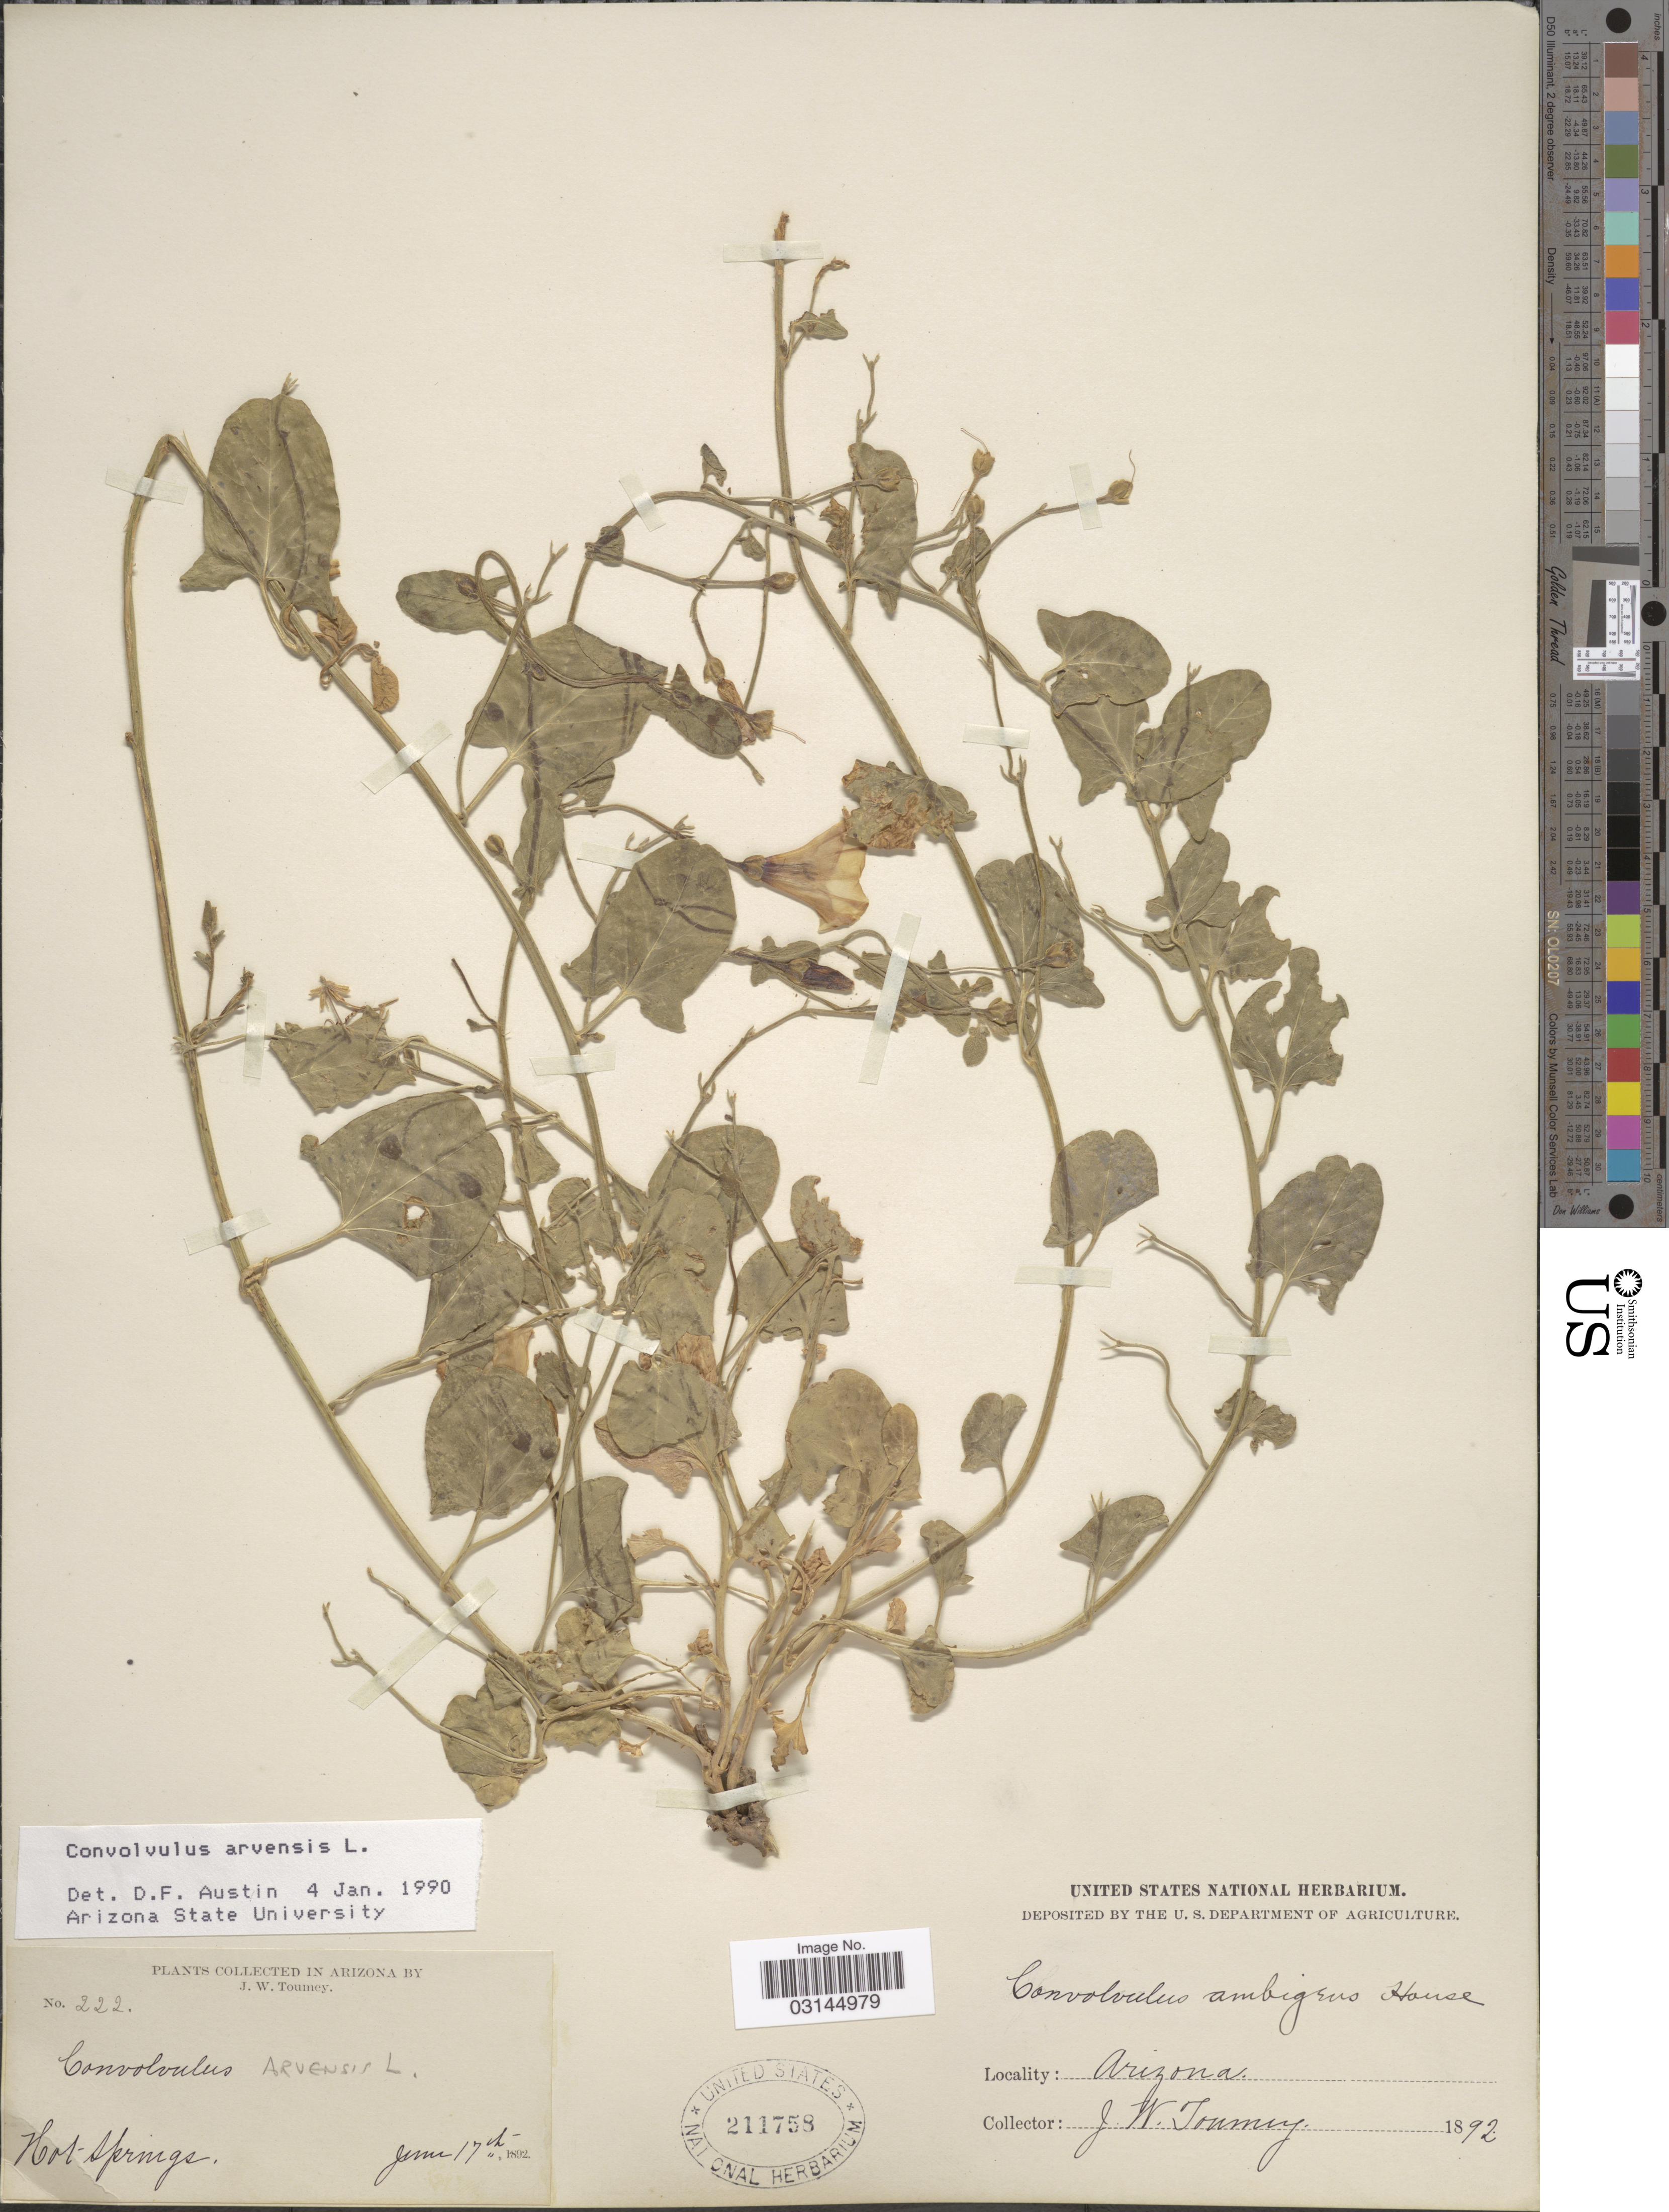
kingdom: Plantae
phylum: Tracheophyta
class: Magnoliopsida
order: Solanales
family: Convolvulaceae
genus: Convolvulus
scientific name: Convolvulus arvensis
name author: L.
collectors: J. W. Toumey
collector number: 222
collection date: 1892-06-17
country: United States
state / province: Arizona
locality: Hot Springs.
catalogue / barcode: US 211758